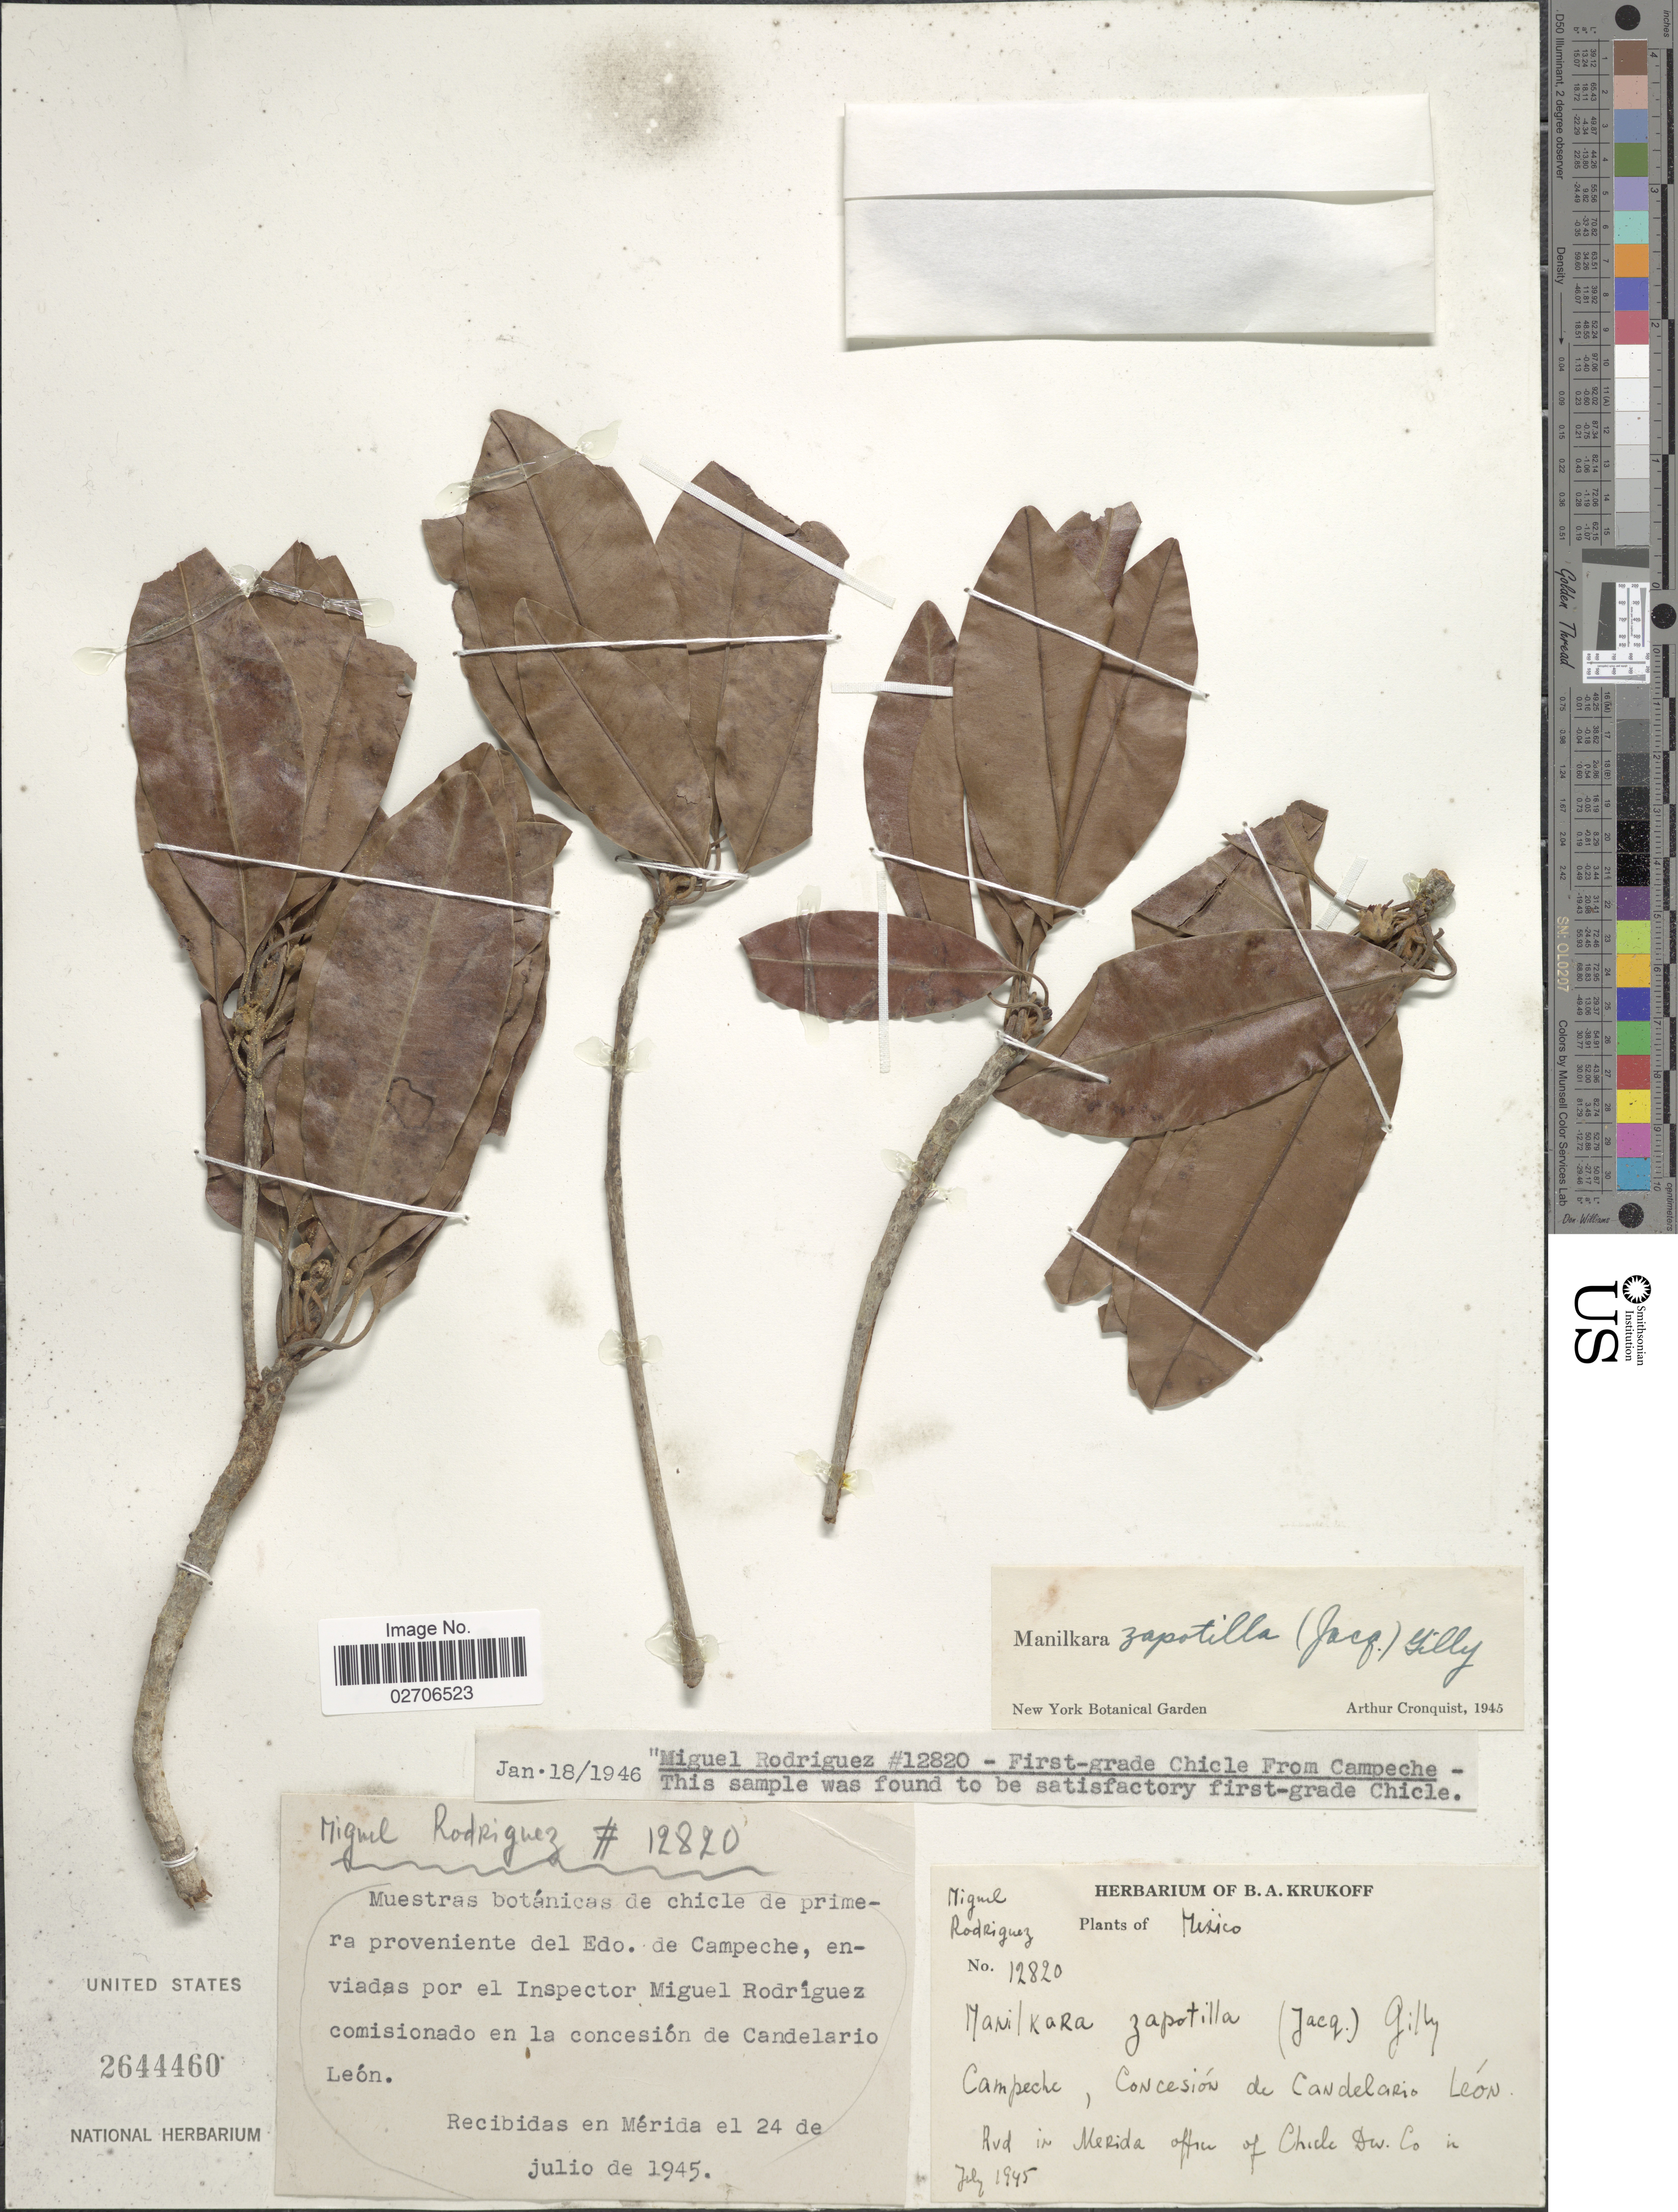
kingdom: Plantae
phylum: Tracheophyta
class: Magnoliopsida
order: Ericales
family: Sapotaceae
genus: Manilkara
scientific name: Manilkara zapota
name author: (L.) P. Royen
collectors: ex herb. B. A. Krukoff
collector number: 12820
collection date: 1945-07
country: Mexico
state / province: Campeche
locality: Campeche, Concesion de Candelario Leon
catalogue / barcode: US 2644460